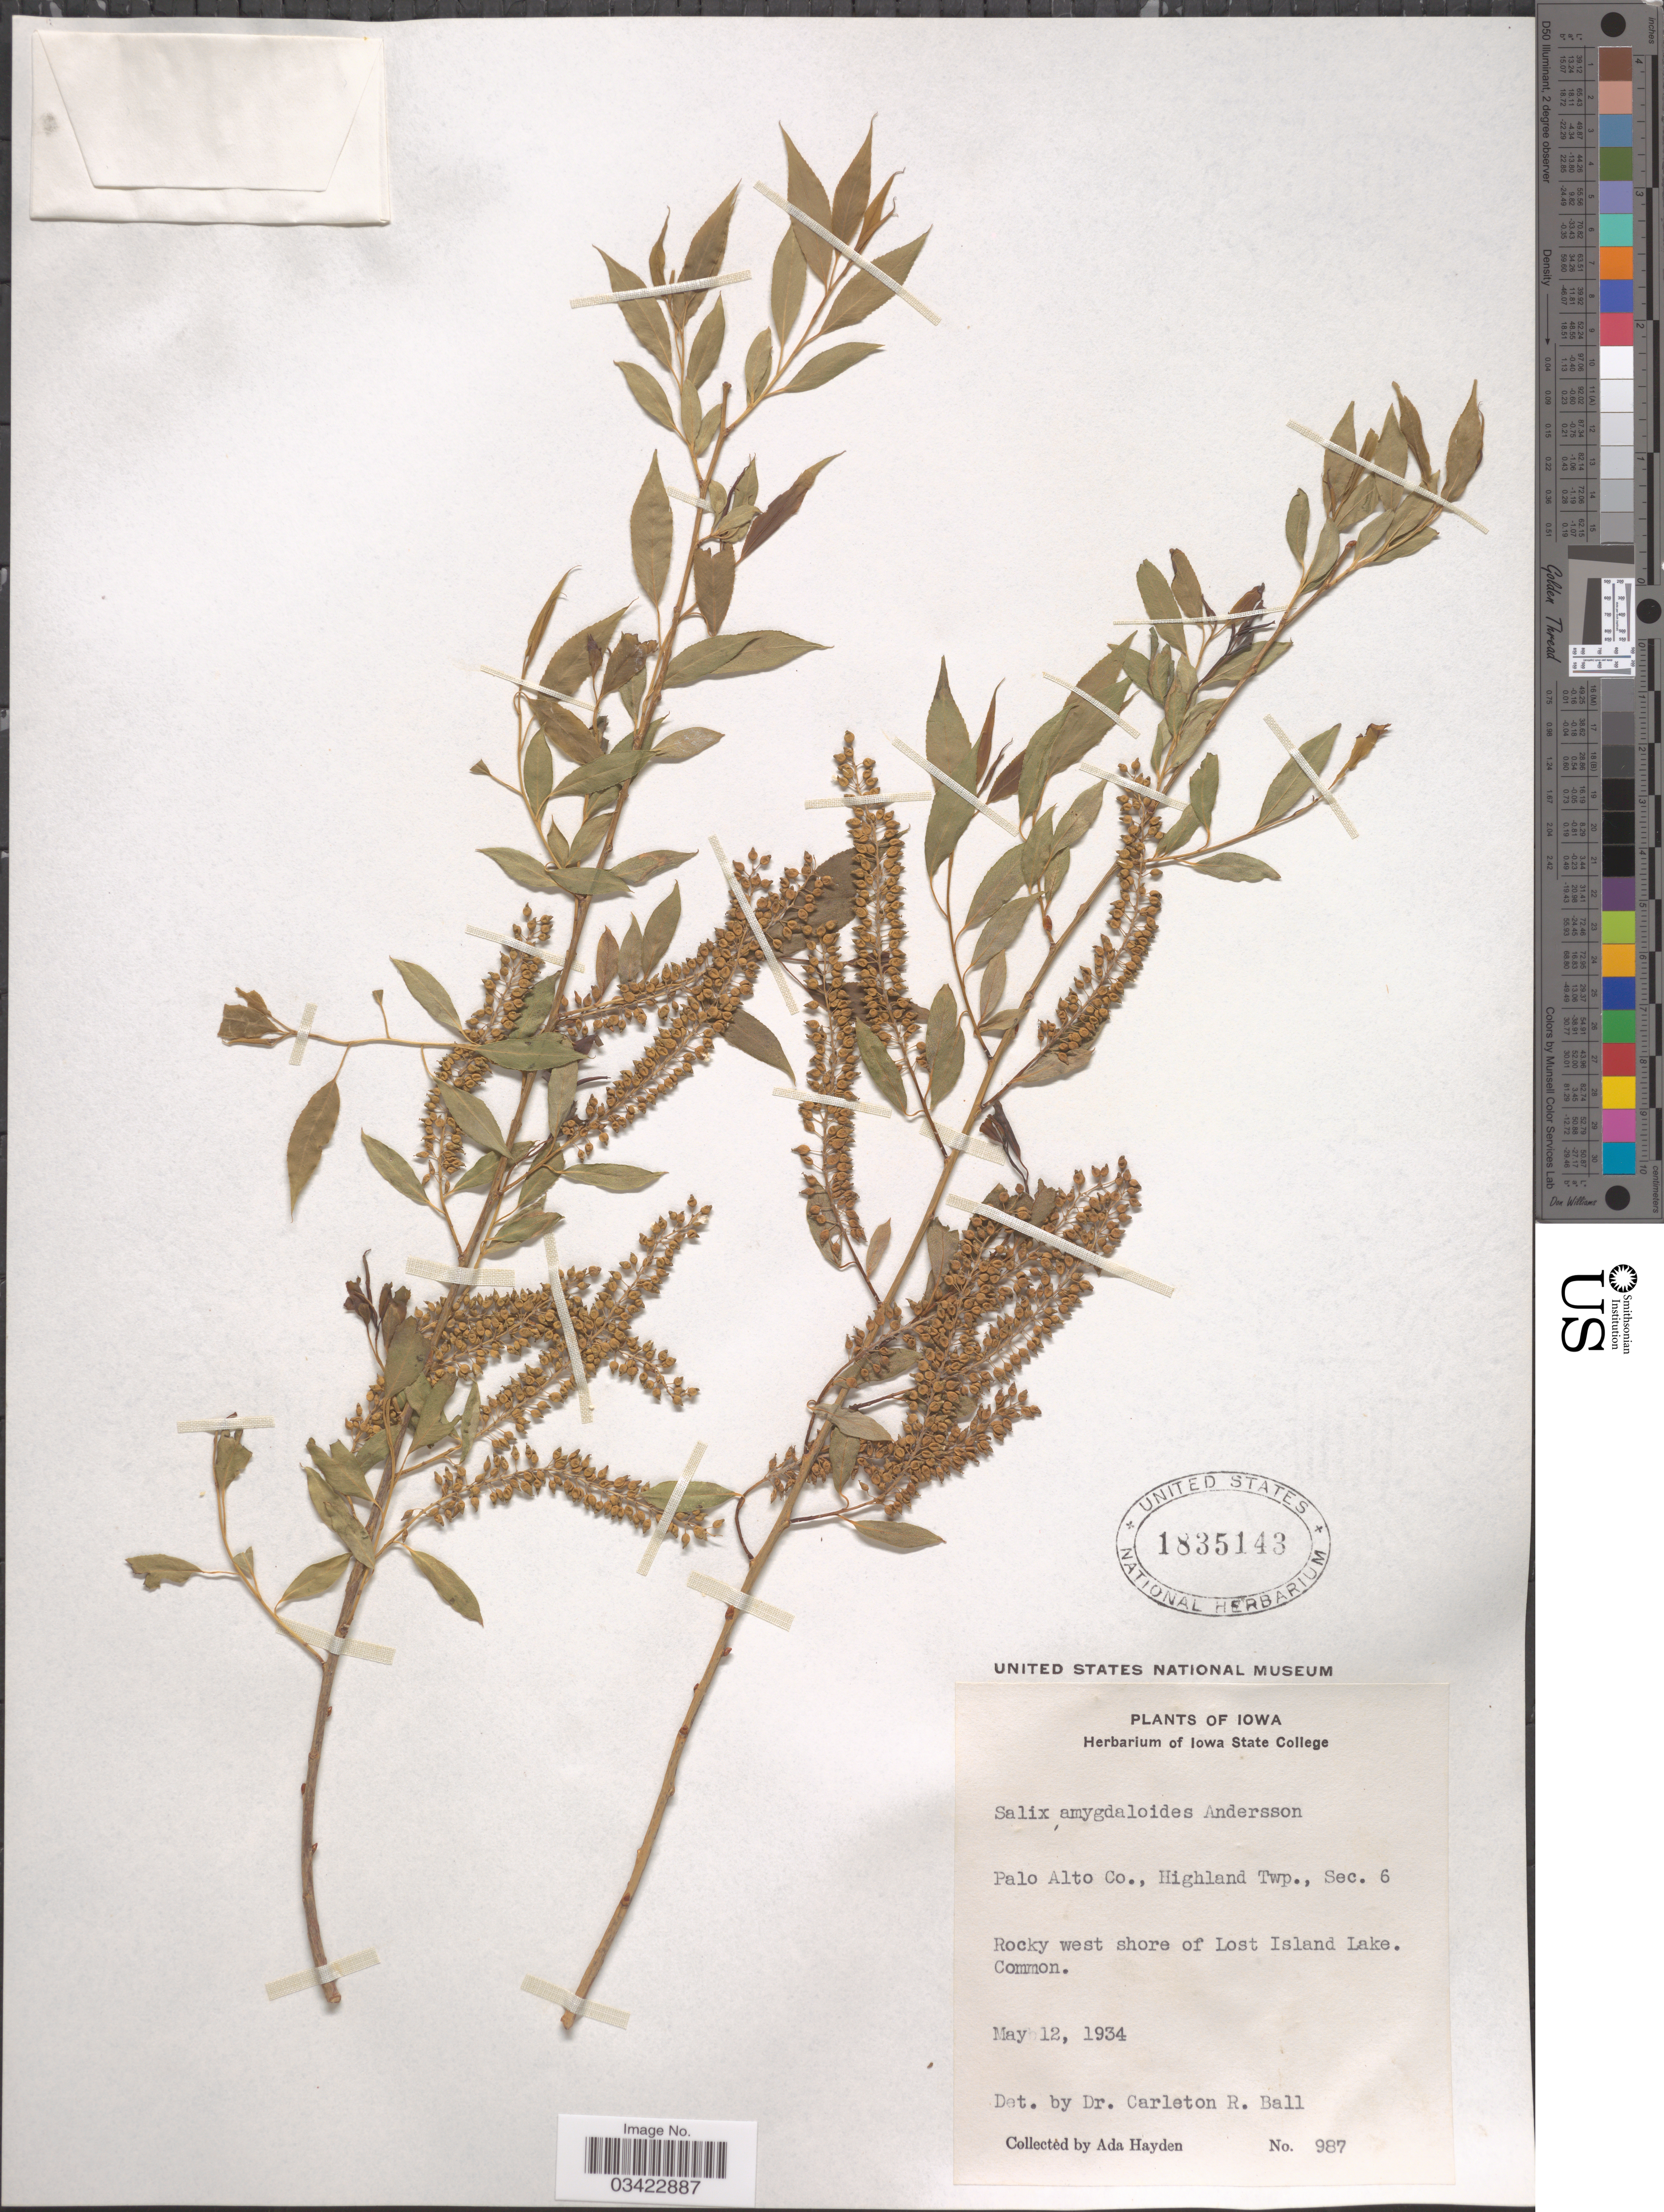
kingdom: Plantae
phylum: Tracheophyta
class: Magnoliopsida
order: Malpighiales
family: Salicaceae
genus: Salix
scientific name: Salix amygdaloides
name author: Andersson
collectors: Ada Hayden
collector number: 987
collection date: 1934-05-12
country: United States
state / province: Iowa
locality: Palo Alto Co., Highland Twp., Sec. 6. Rocky west shore of Lost Island Lake.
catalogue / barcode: US 1835143